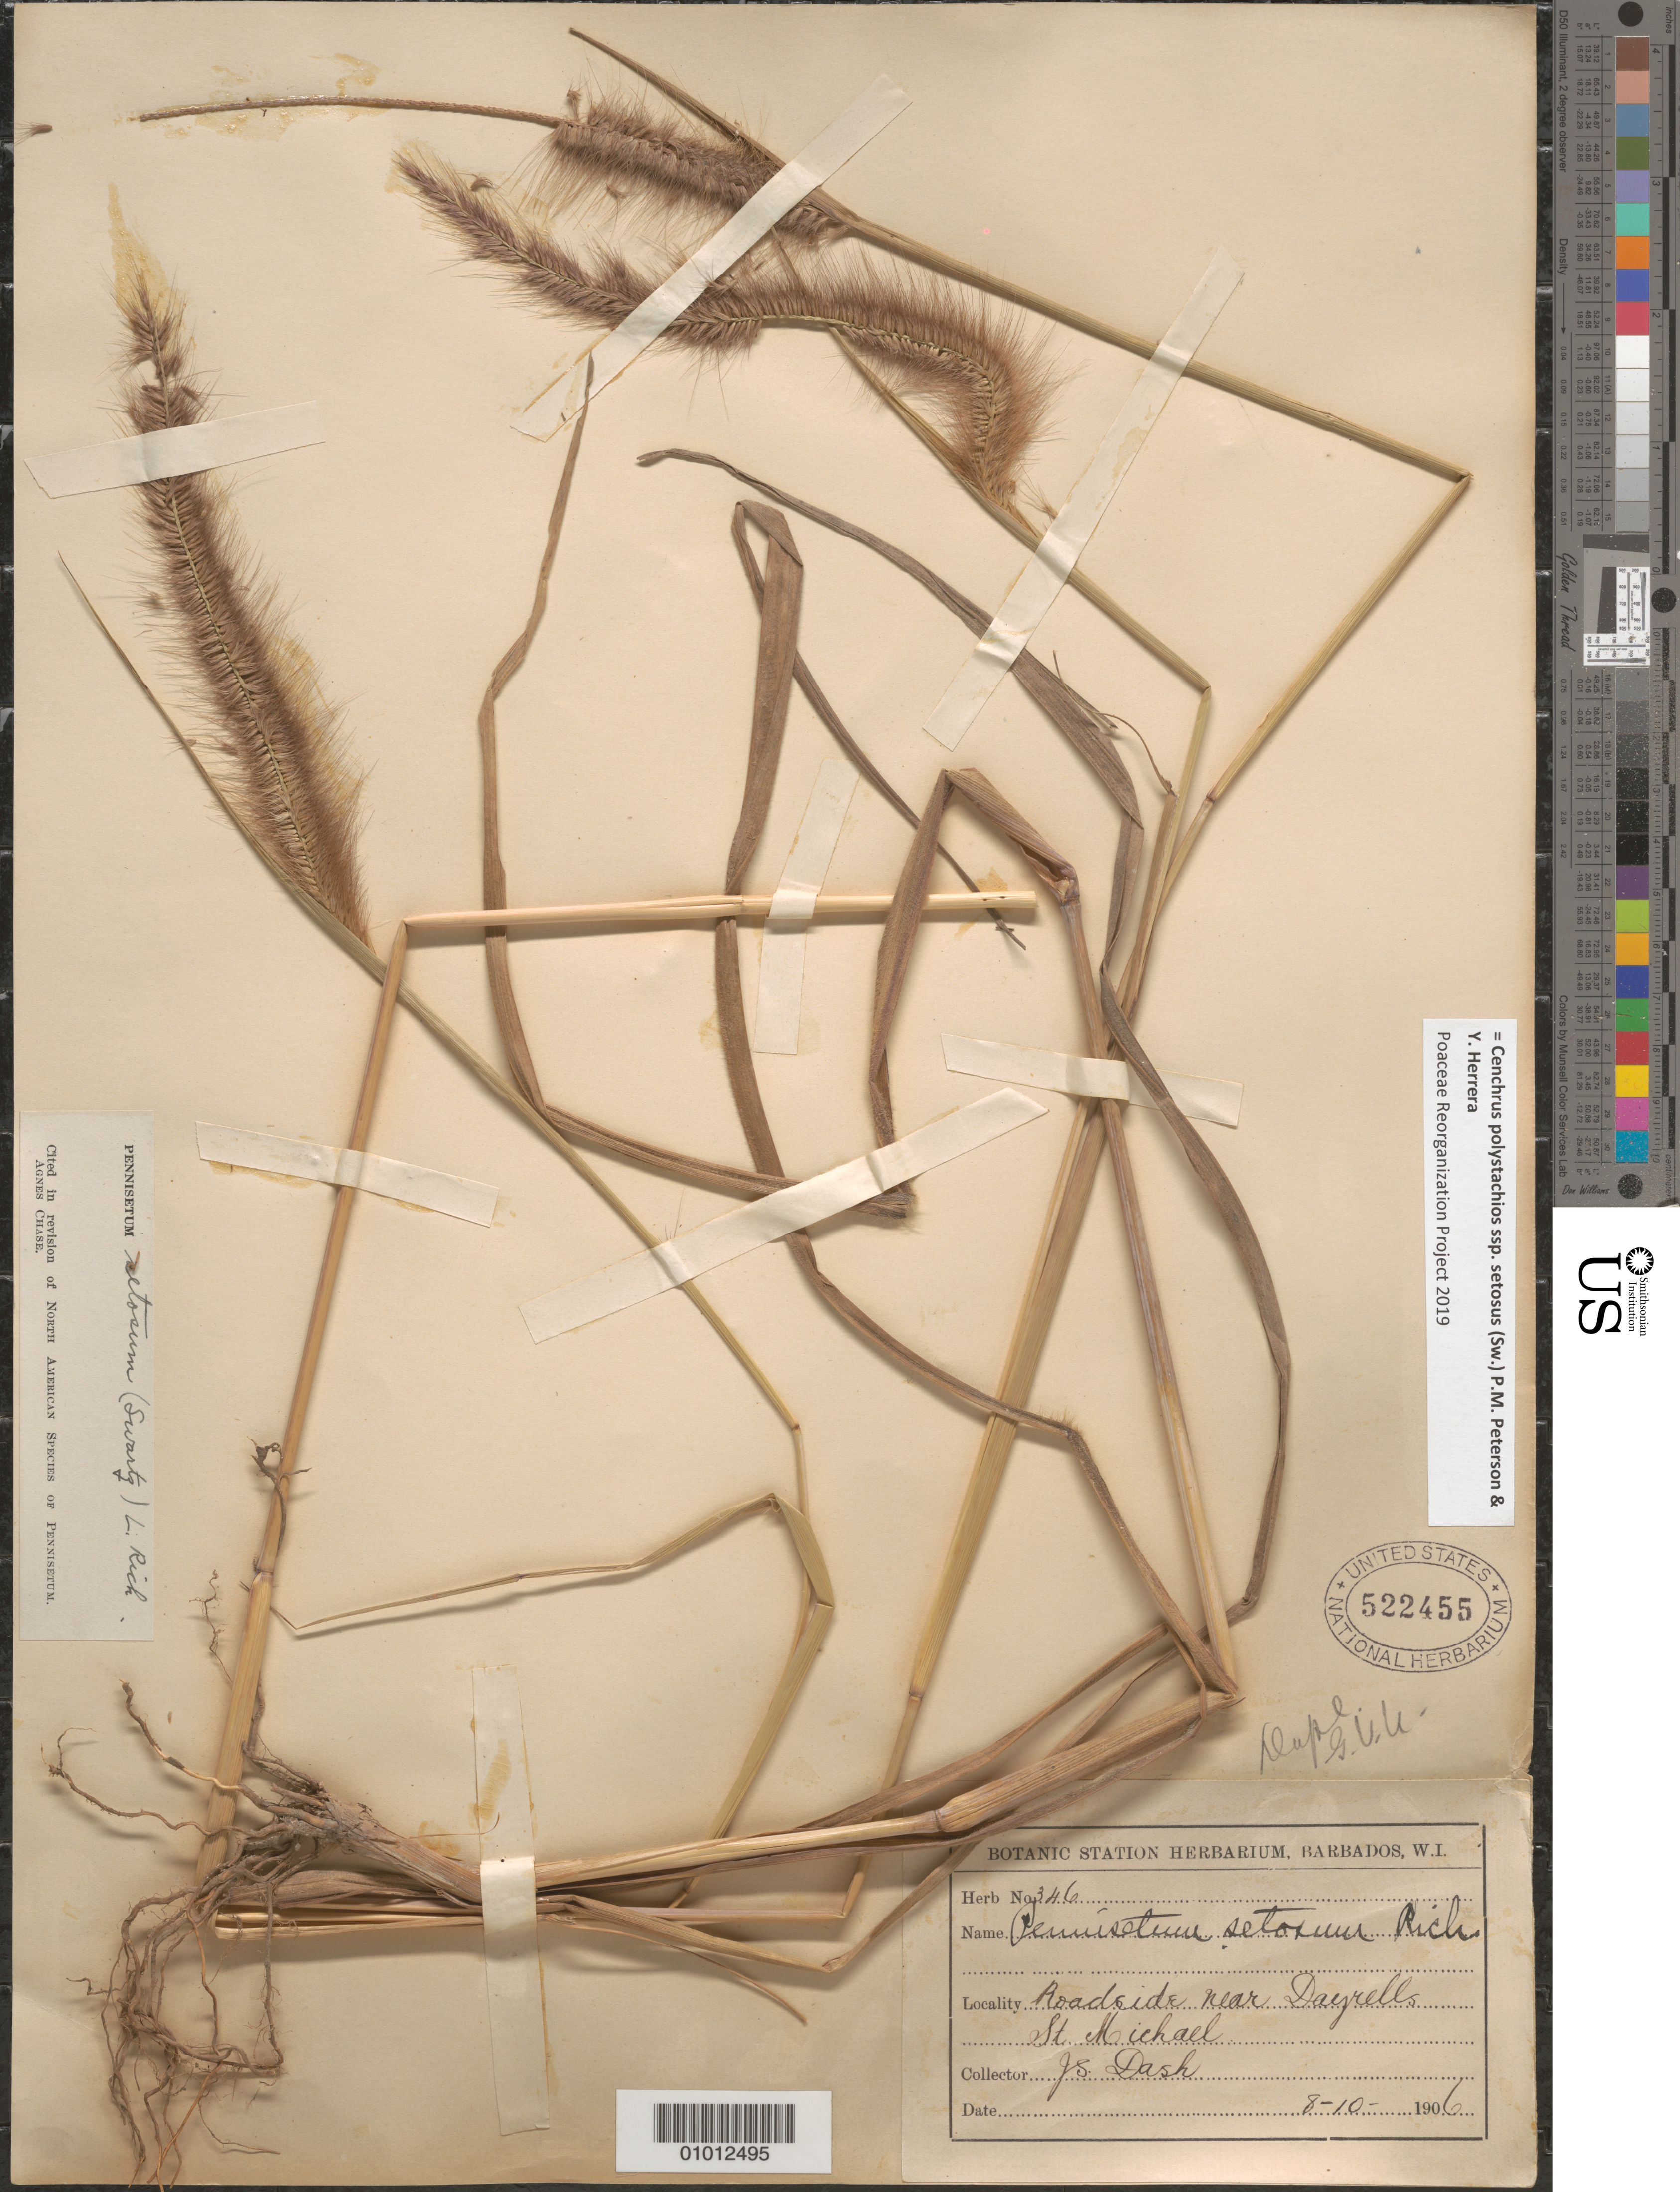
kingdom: Plantae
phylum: Tracheophyta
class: Liliopsida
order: Poales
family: Poaceae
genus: Cenchrus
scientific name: Cenchrus polystachios subsp. setosus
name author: (Sw.) P.M. Peterson & Y. Herrera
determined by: Poaceae Reorganization Project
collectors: J. Dash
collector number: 346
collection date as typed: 08 Oct 1906 or 10 Aug 1906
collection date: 1906-08-10 or 1906-10-08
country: Barbados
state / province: Saint Michael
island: Barbados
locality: Roadside near Dagrells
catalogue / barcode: US 522455